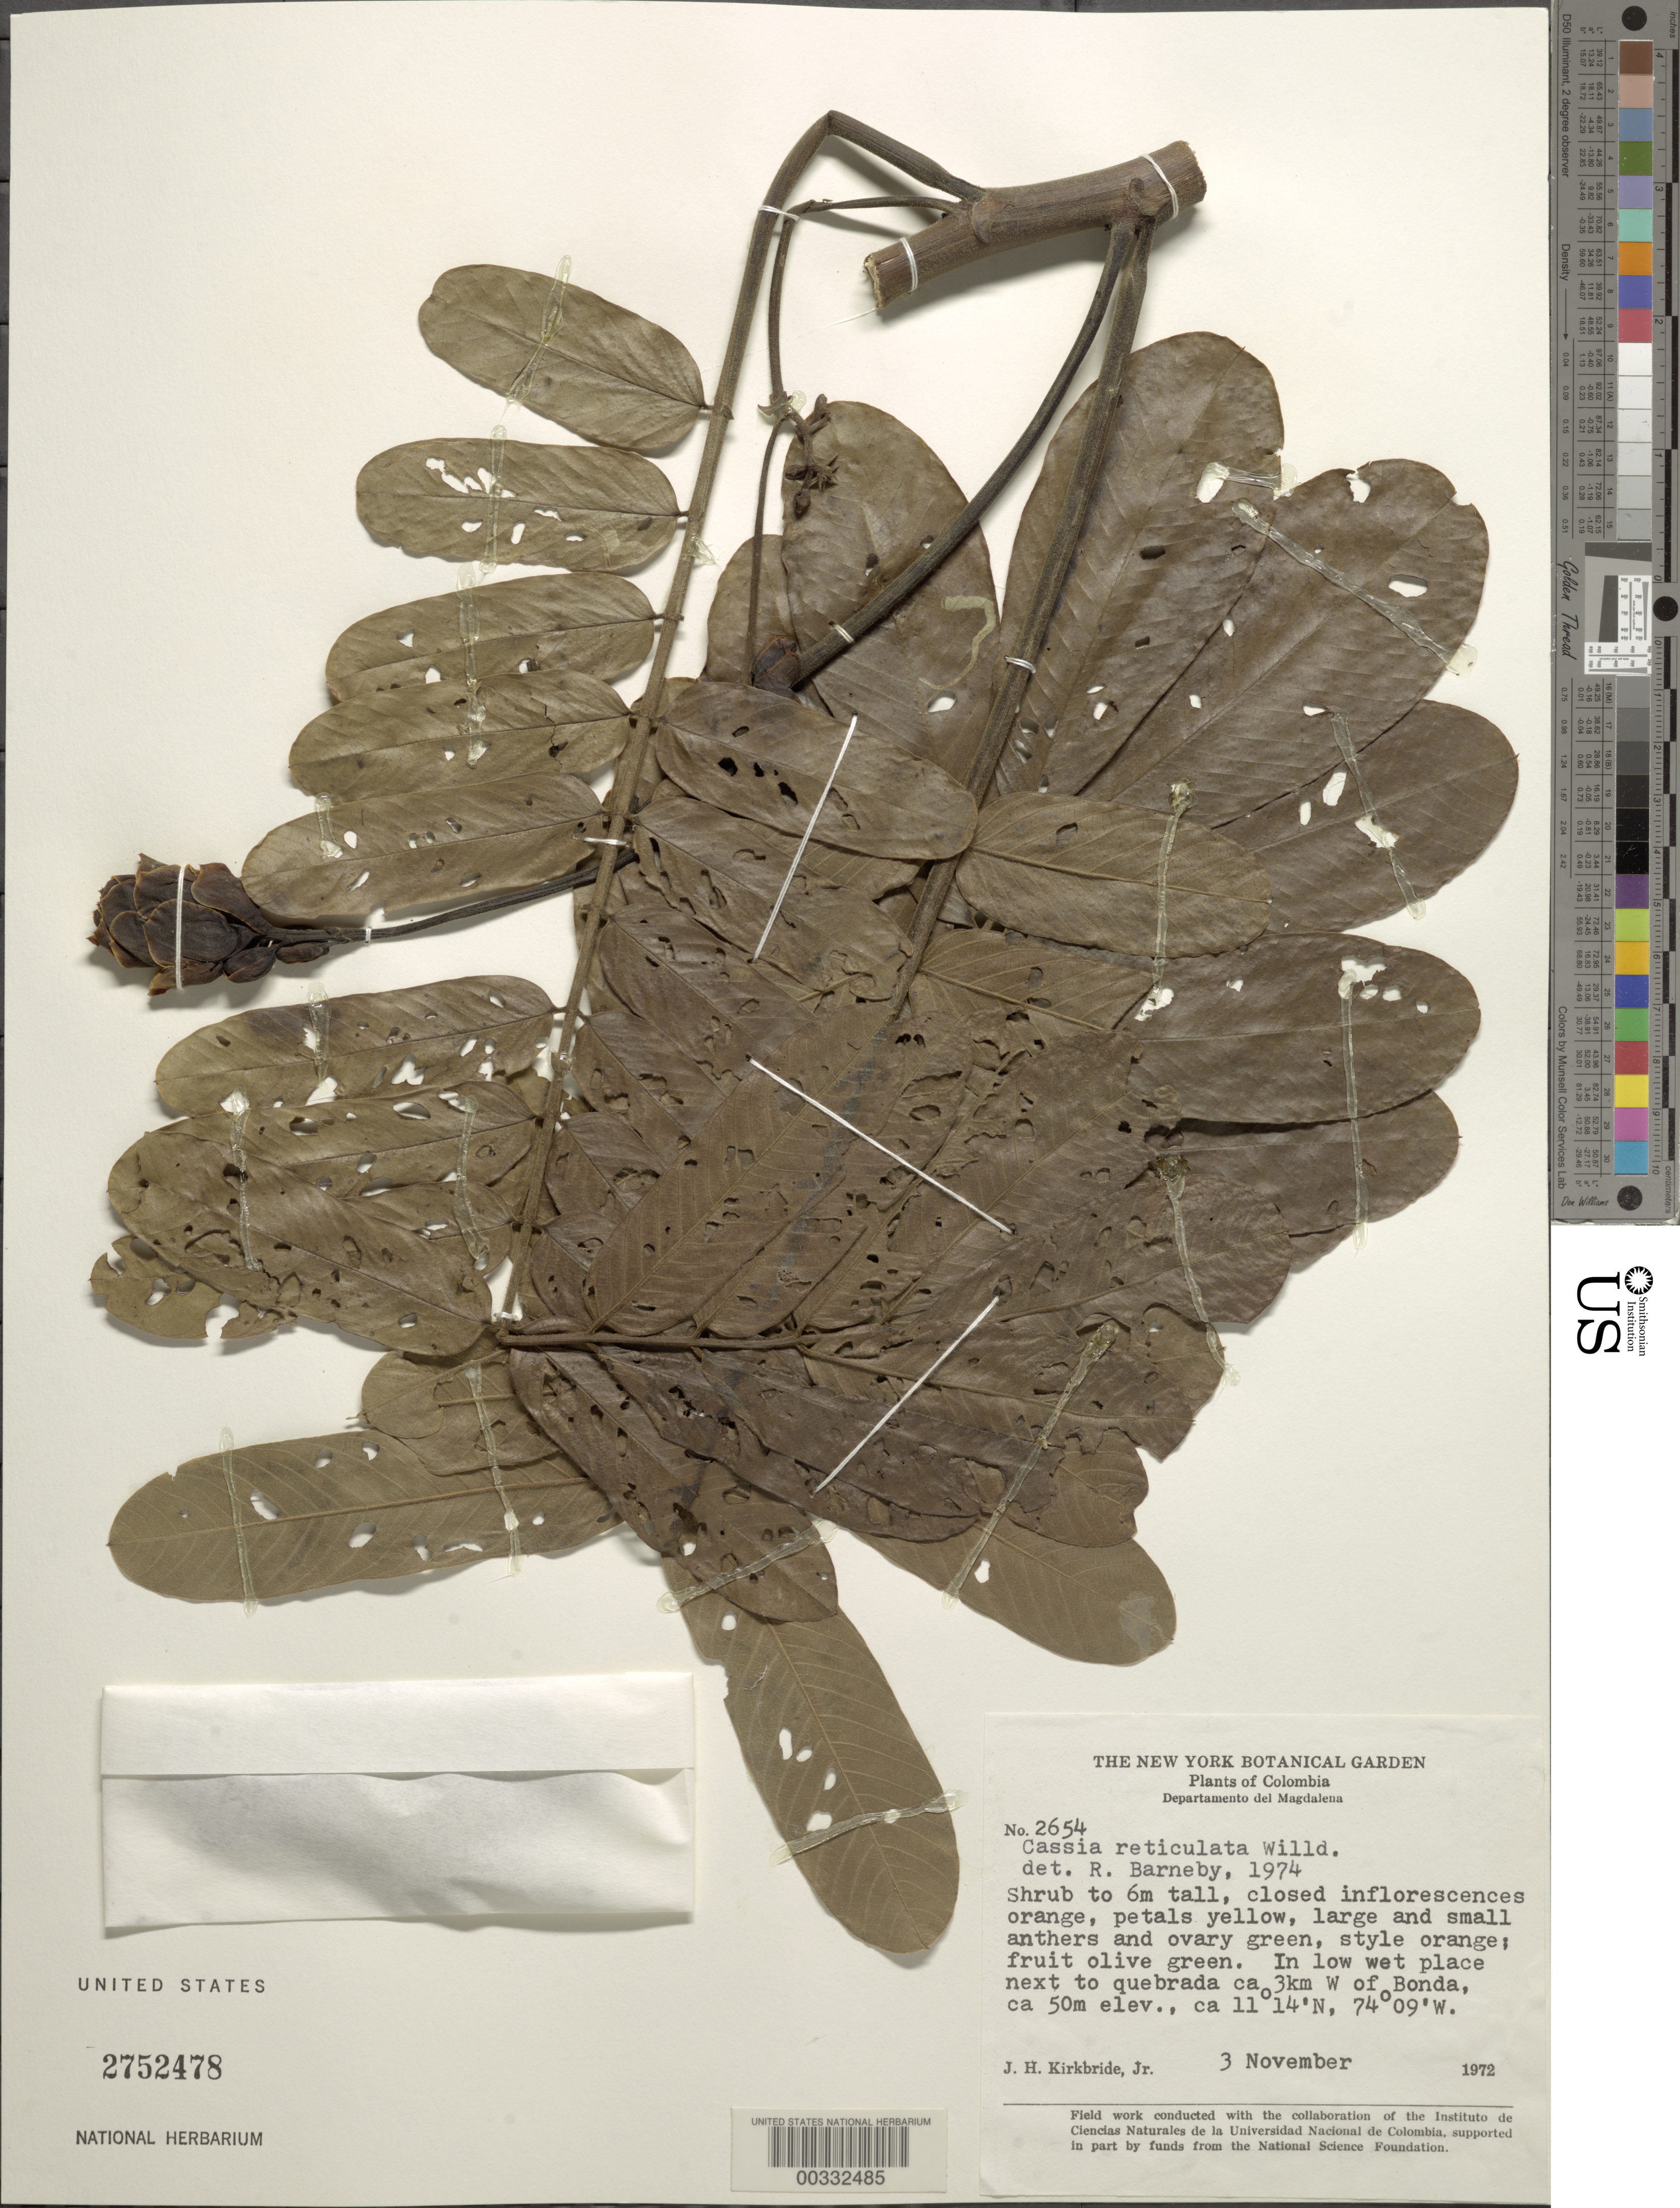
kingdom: Plantae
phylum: Tracheophyta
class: Magnoliopsida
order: Fabales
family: Fabaceae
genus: Senna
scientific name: Senna reticulata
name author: (Willd.) H.S. Irwin & Barneby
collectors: J. H. Kirkbride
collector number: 2654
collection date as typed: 03 Nov 1972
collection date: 1972-11-03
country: Colombia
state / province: Magdalena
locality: Next to Quebrada ca 3 km W of bonda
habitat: In low wet place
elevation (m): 50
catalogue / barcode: US 2752478